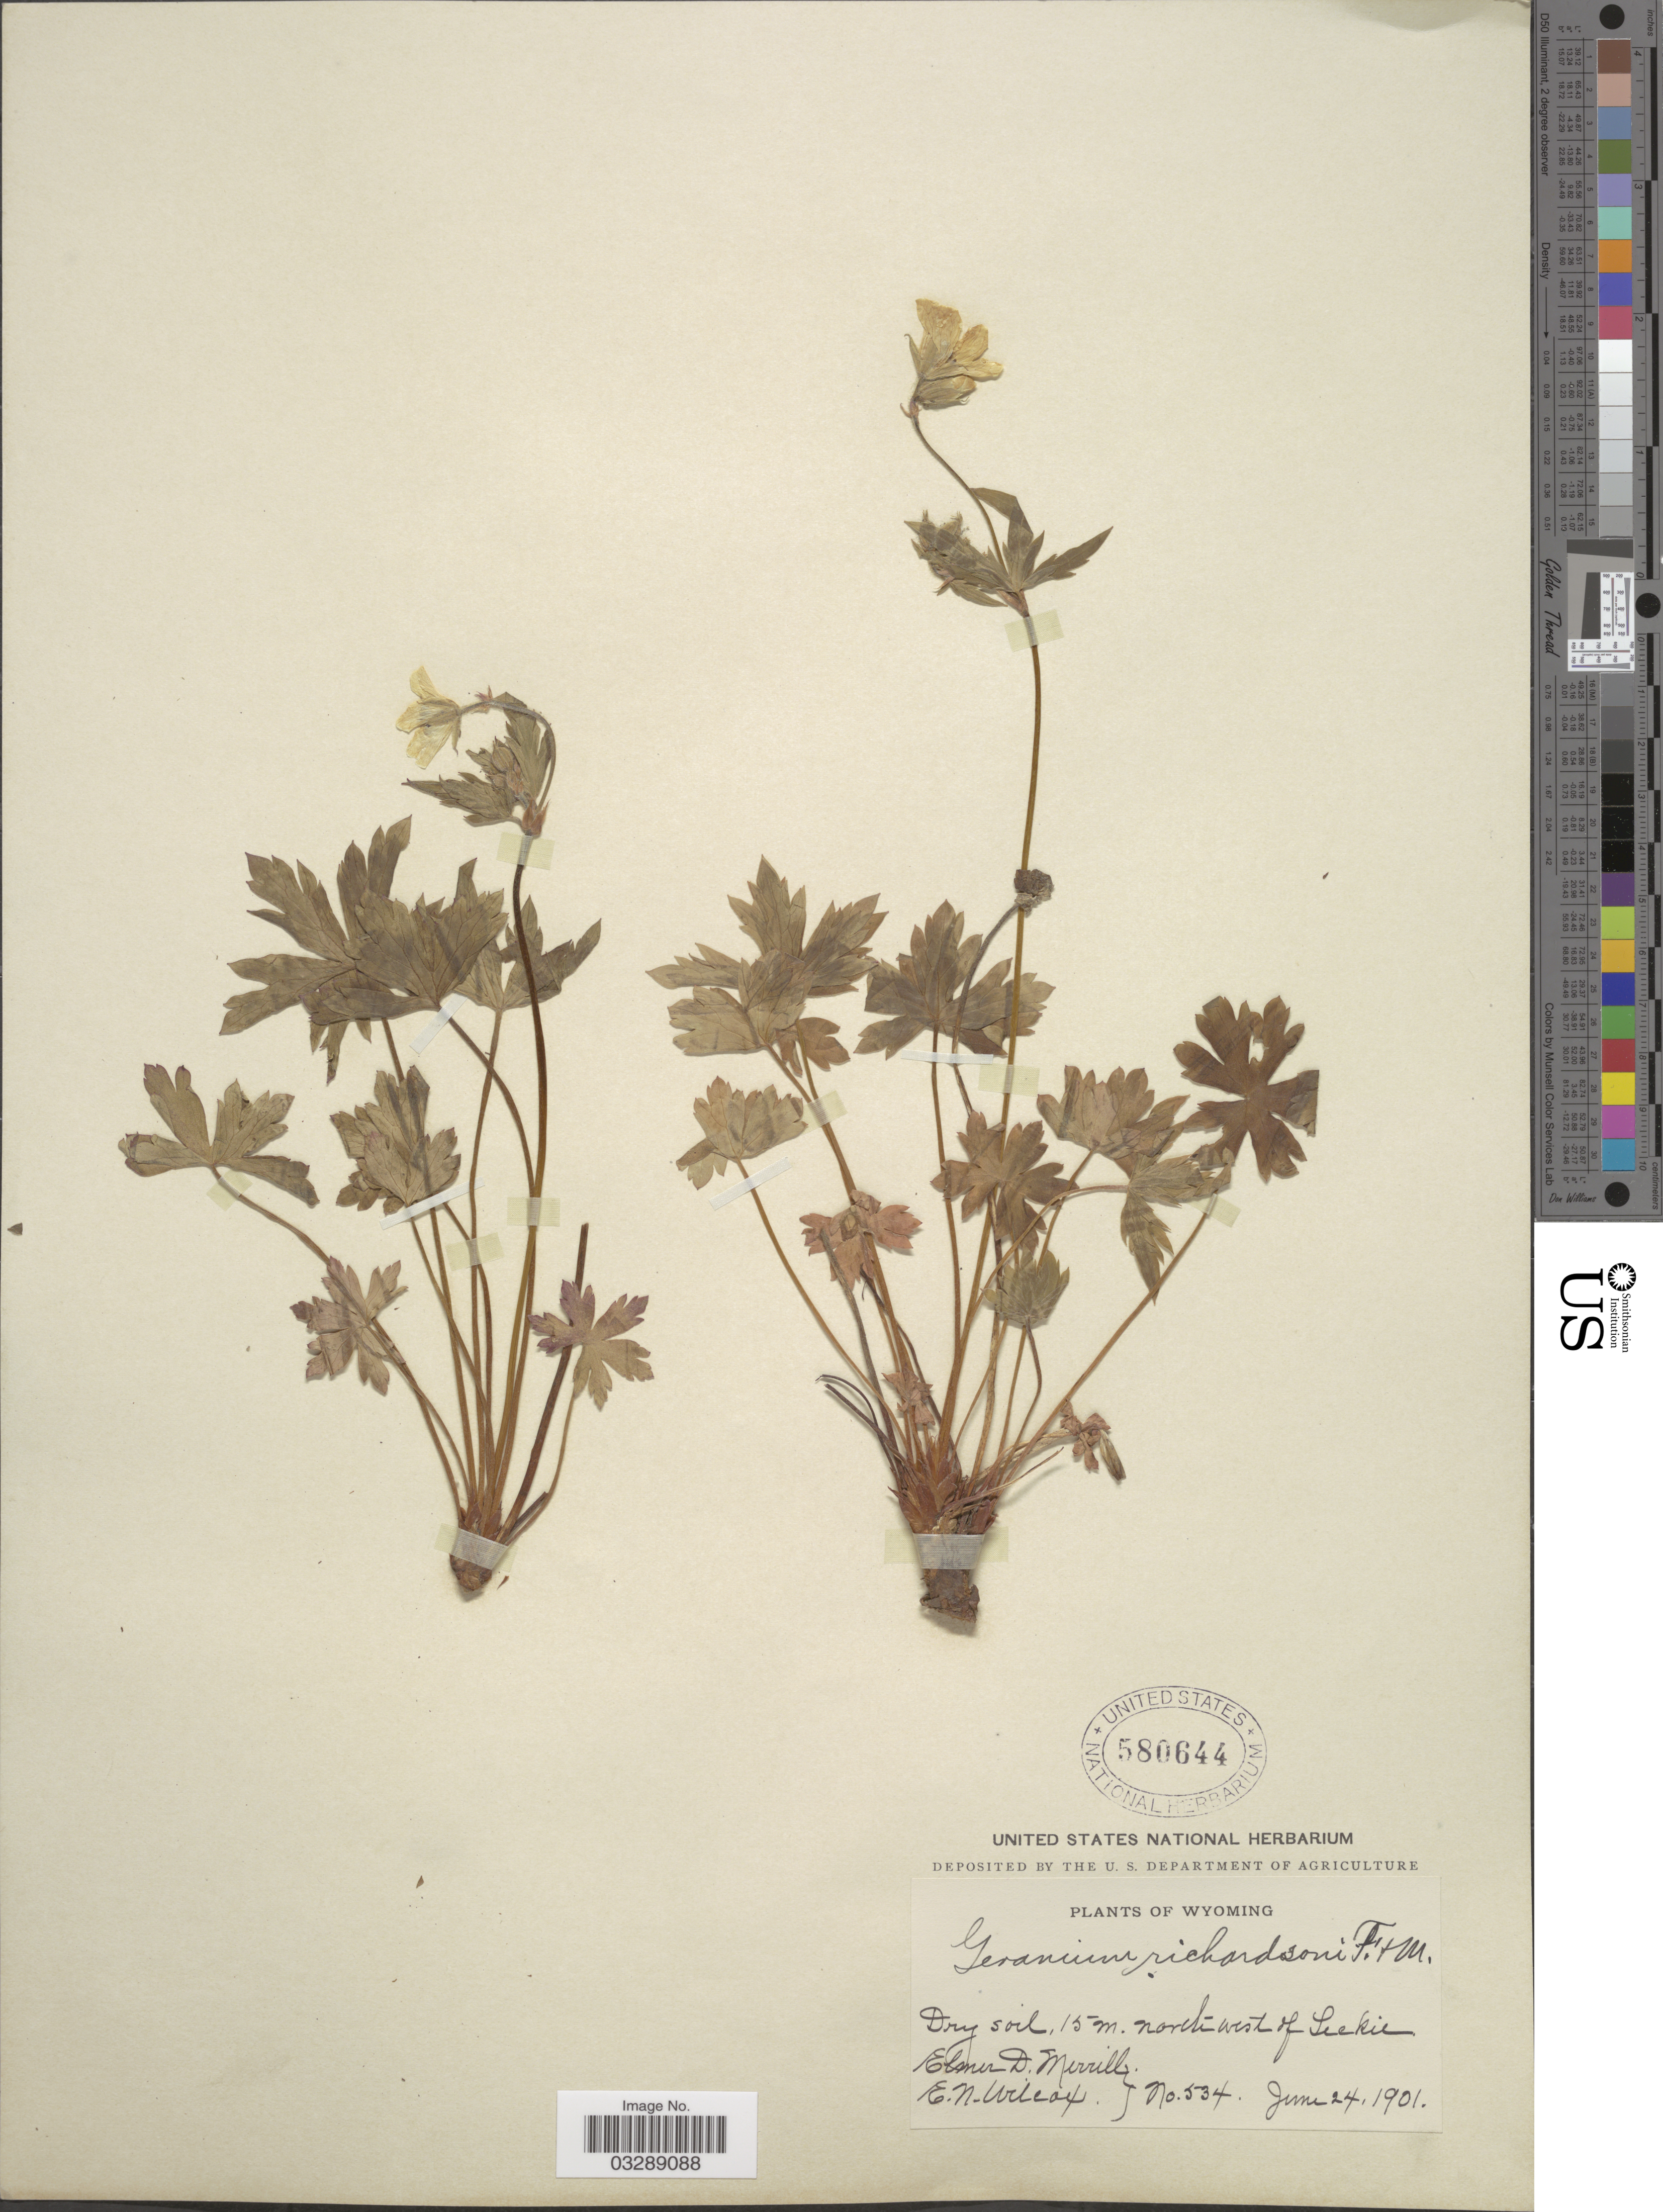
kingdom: Plantae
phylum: Tracheophyta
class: Magnoliopsida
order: Geraniales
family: Geraniaceae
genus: Geranium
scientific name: Geranium richardsonii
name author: Fisch. & Trautv.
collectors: E. D. Merrill & E. Wilcox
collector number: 534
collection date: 1901-06-24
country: United States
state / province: Wyoming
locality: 15 m. northwest of Leckie.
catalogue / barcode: US 580644